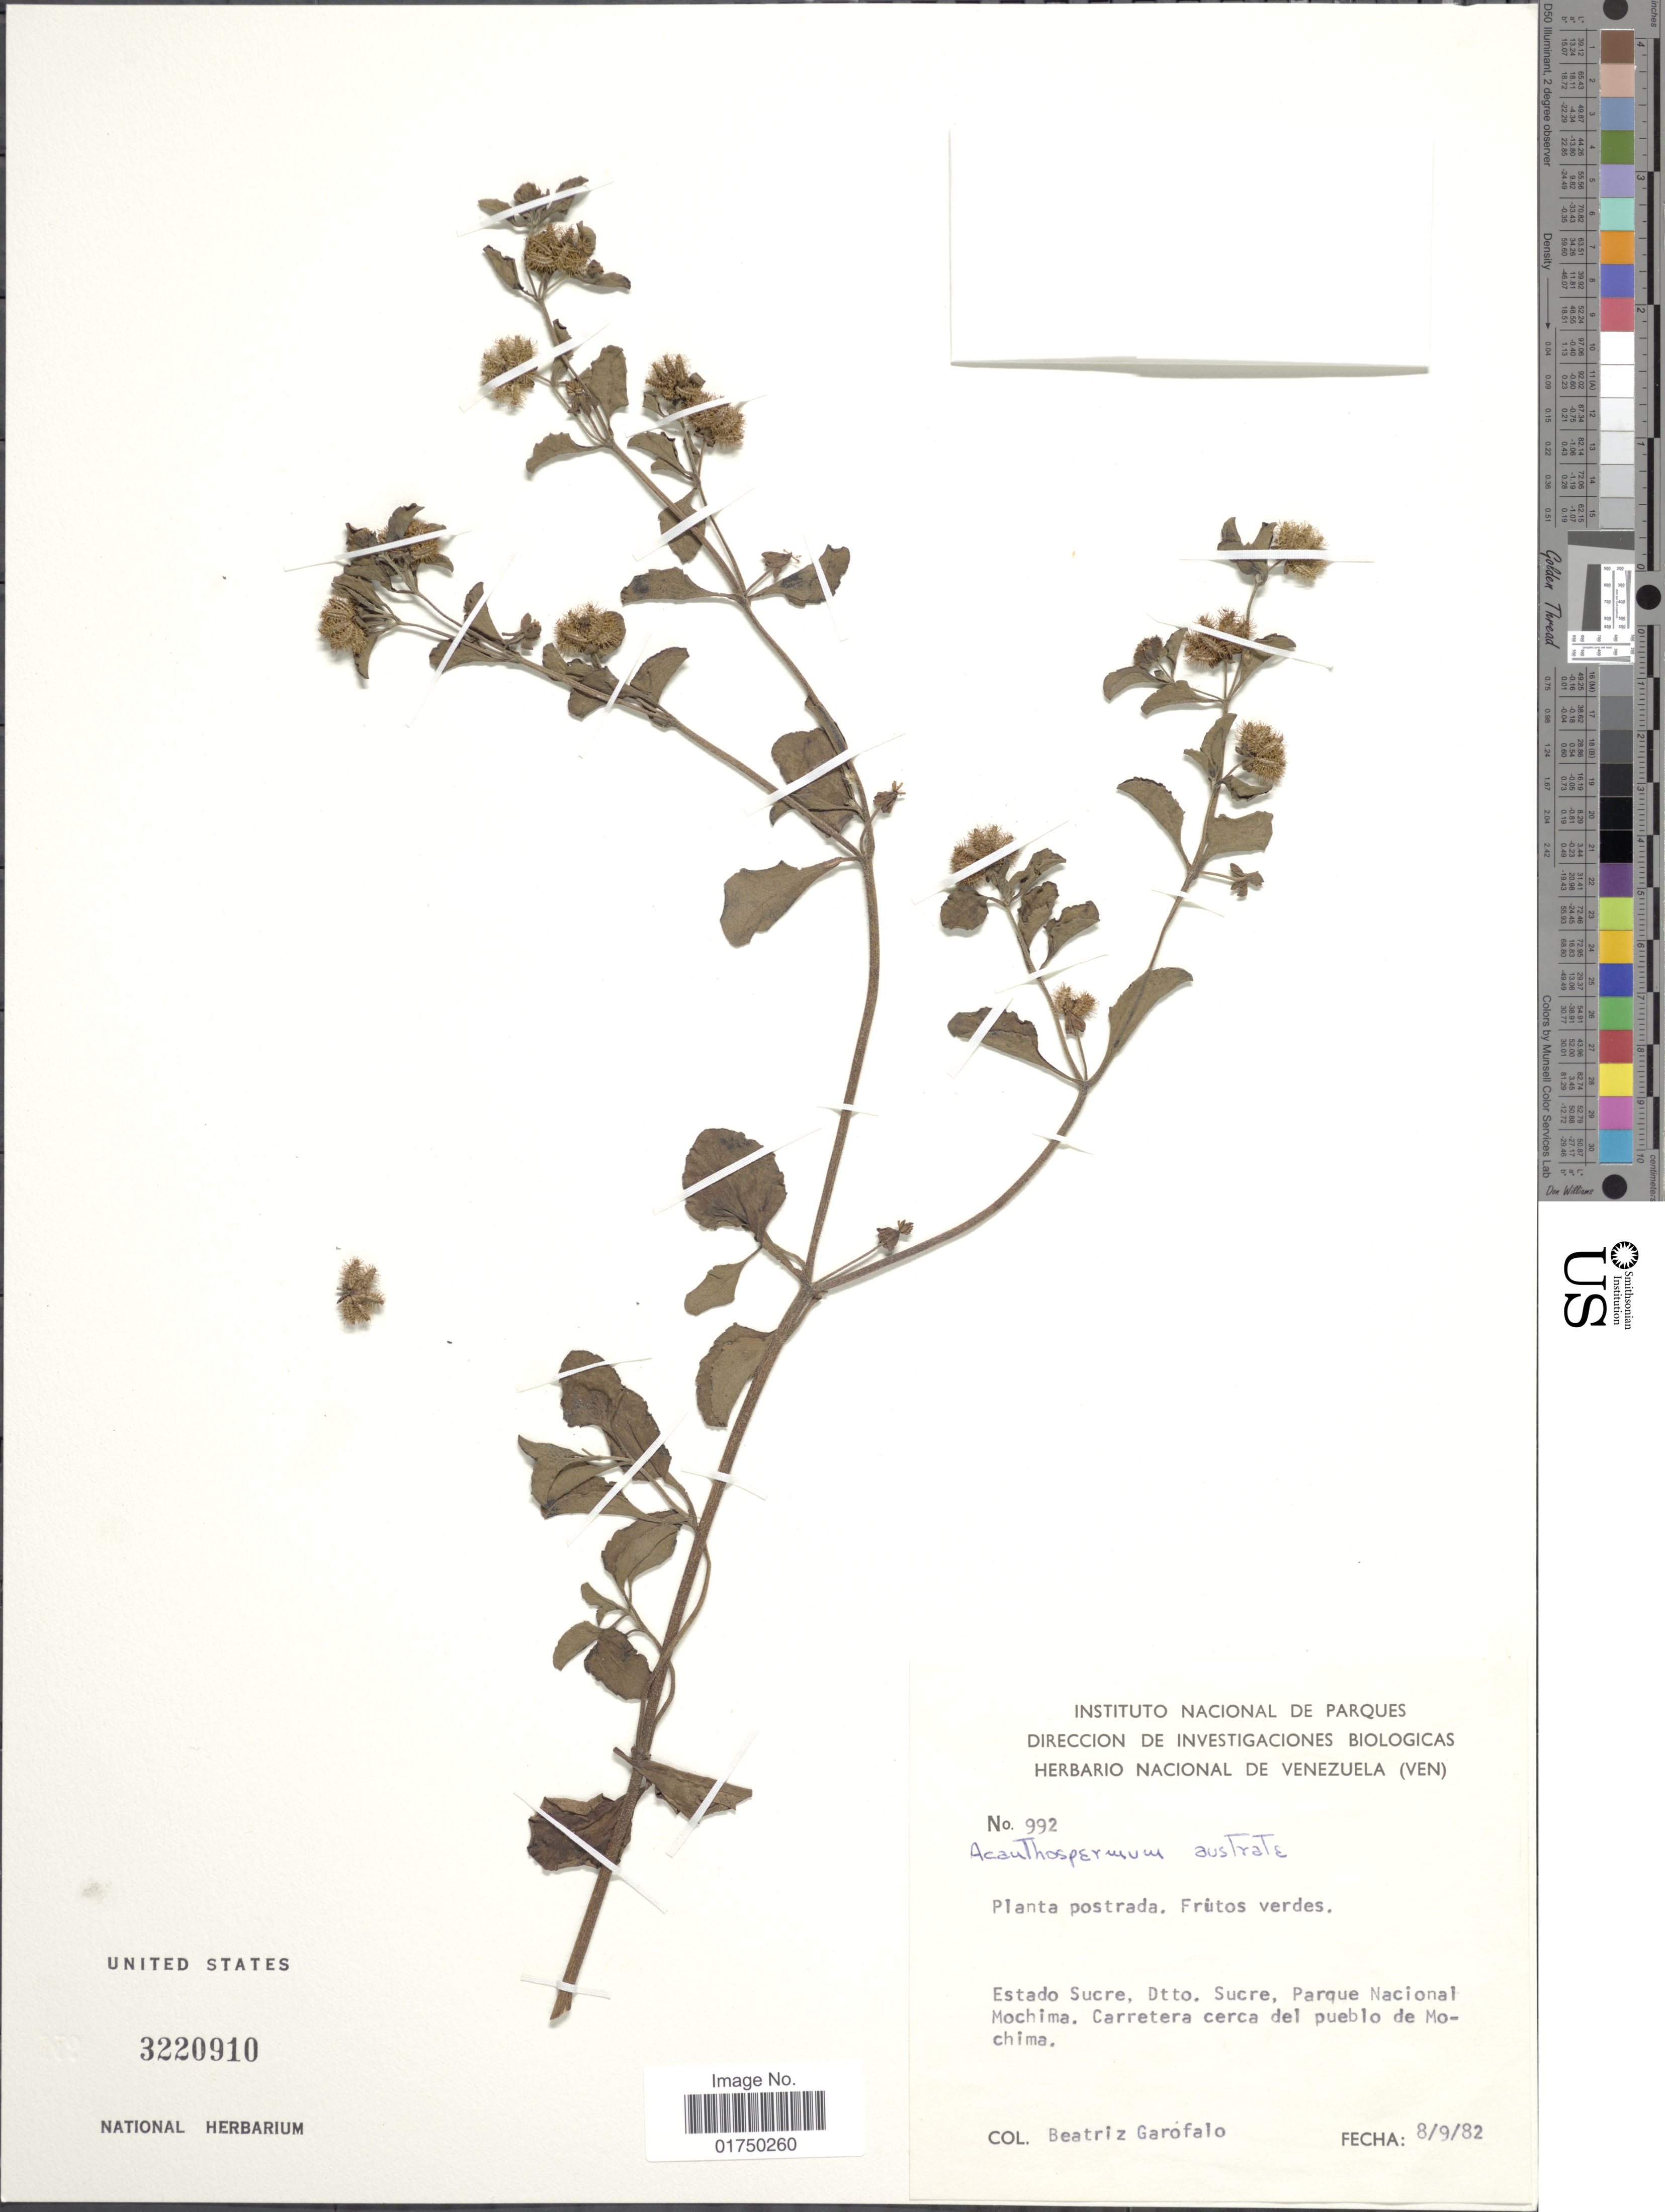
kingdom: Plantae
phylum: Tracheophyta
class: Magnoliopsida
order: Asterales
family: Asteraceae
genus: Acanthospermum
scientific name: Acanthospermum australe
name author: (Loefl.) Kuntze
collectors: B. Garofalo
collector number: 992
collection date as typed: Transcribed d/m/y: 8/9/82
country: Venezuela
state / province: Sucre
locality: Estado Sucre, Dtto. Sucre, Parque Nacional Mochima. Carretera cerca del pueblo de Mochima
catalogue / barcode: US 3220910